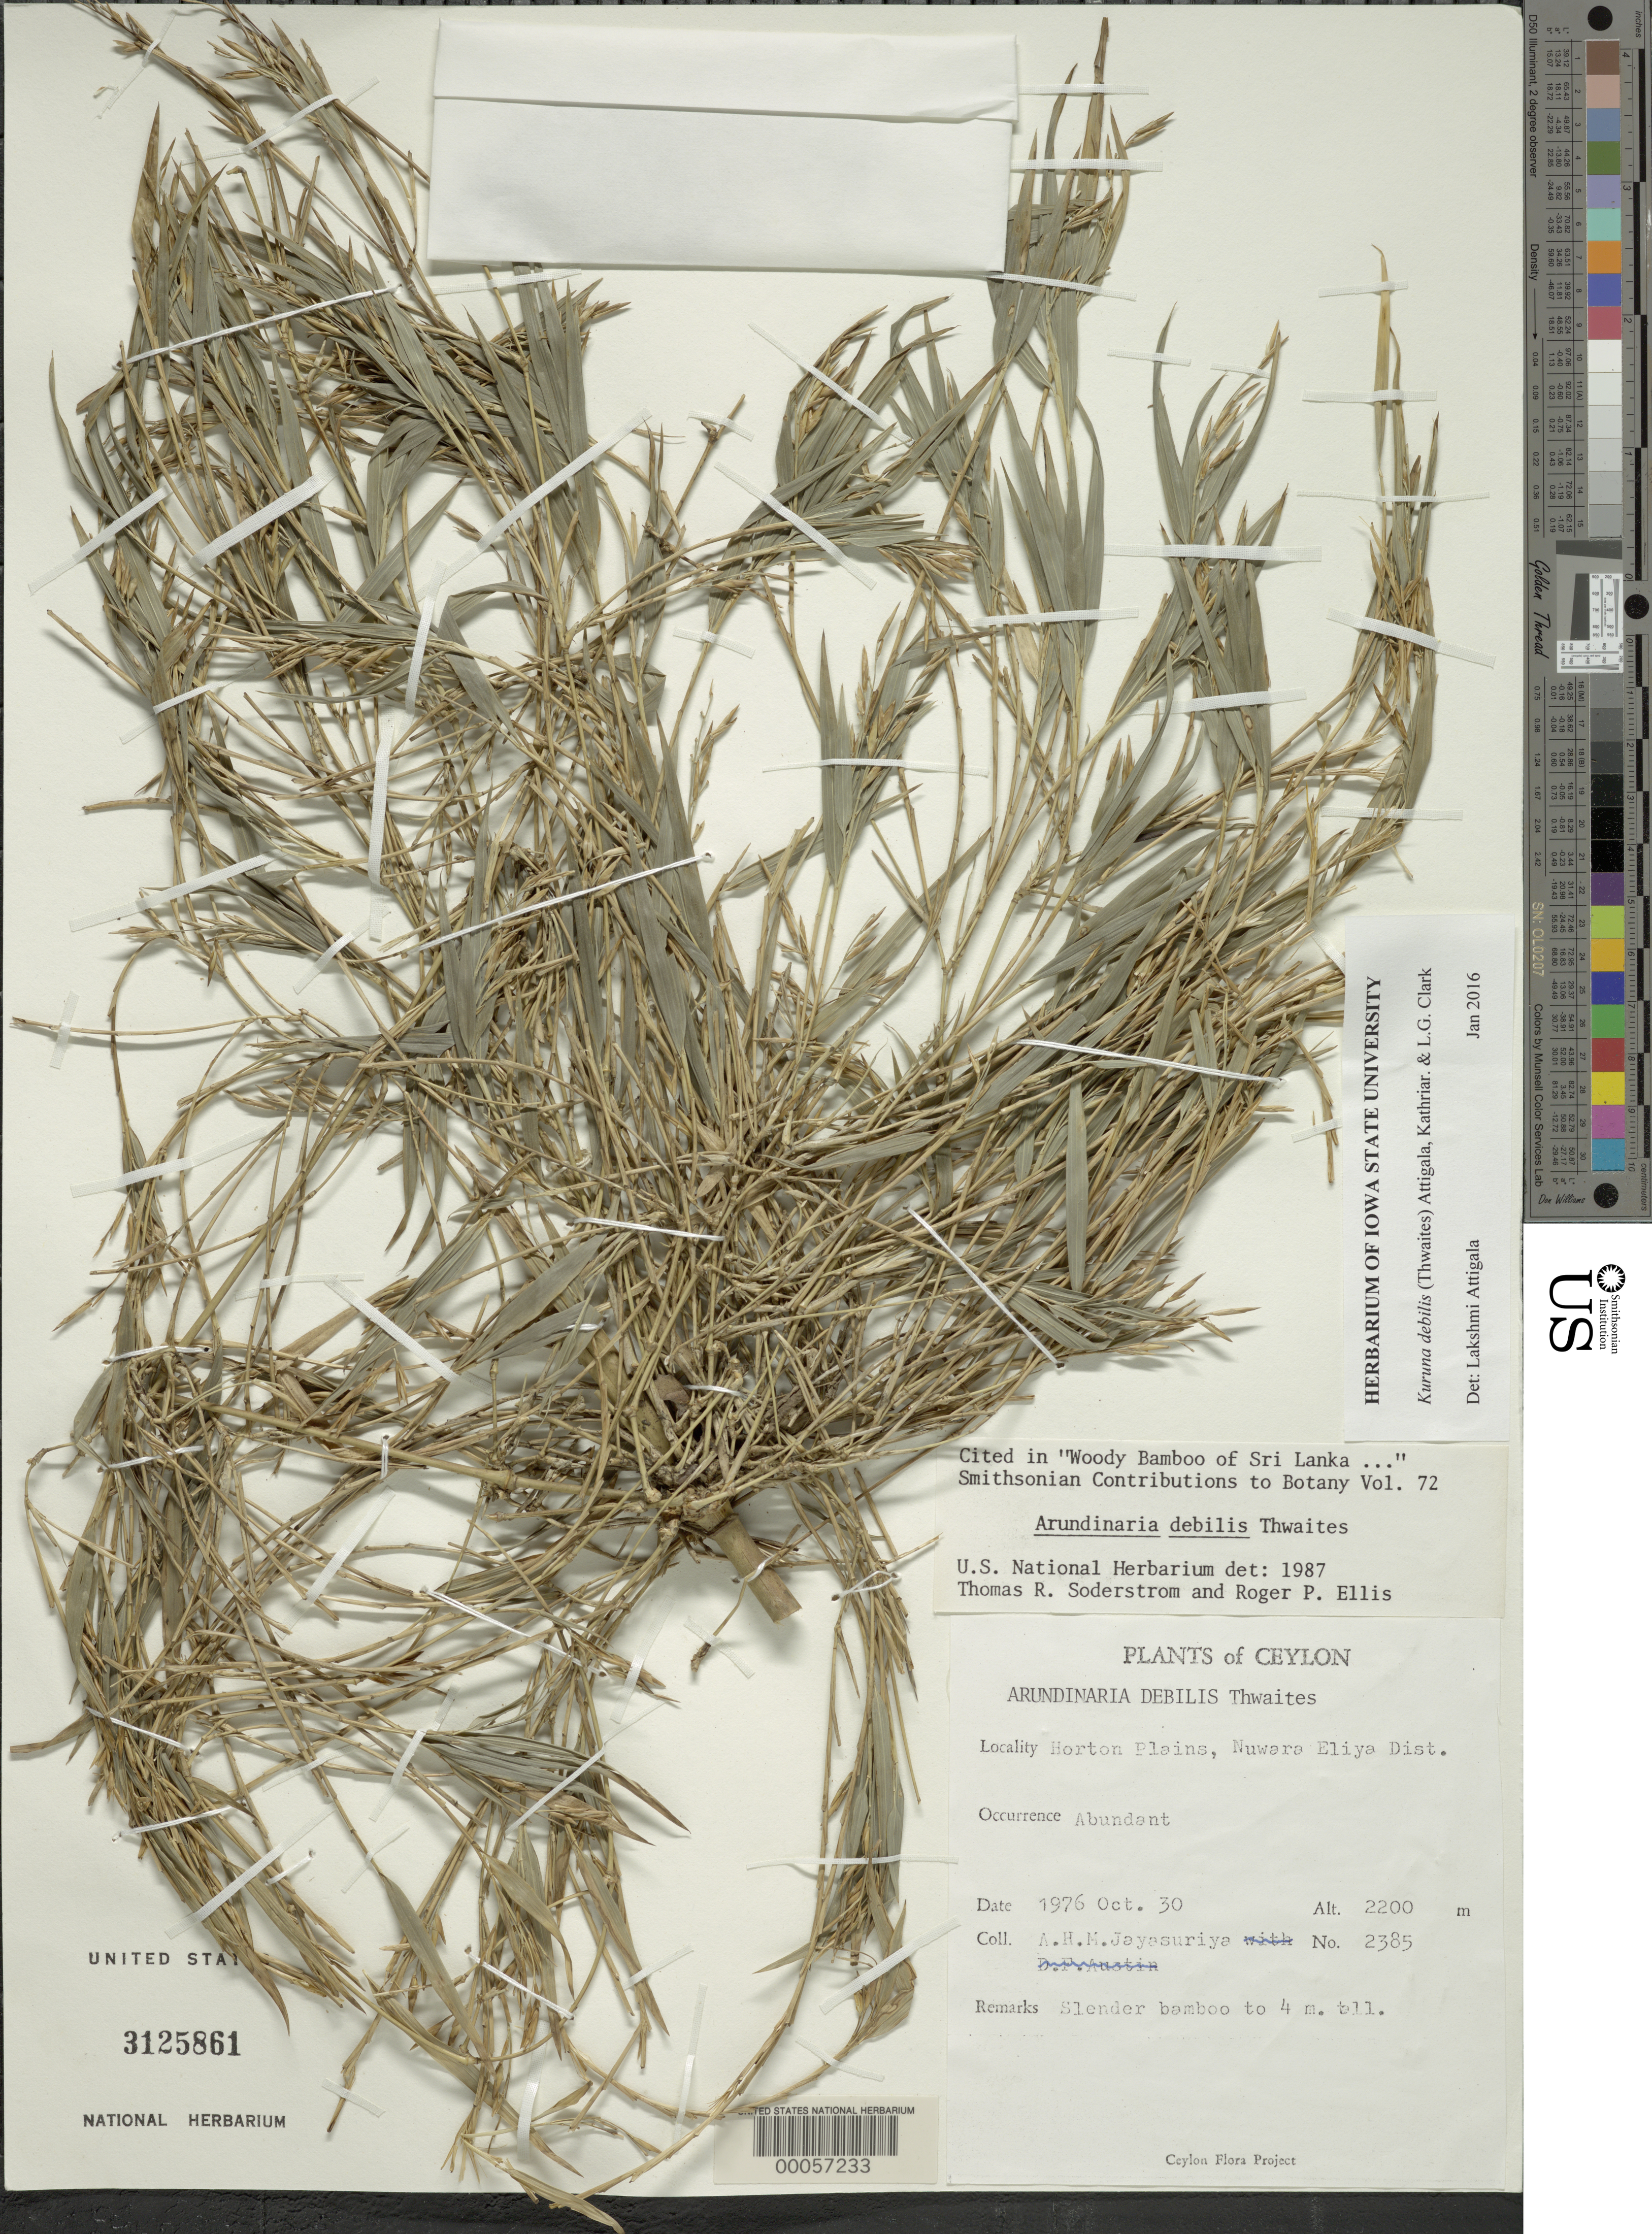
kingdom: Plantae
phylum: Tracheophyta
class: Liliopsida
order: Poales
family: Poaceae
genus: Kuruna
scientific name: Kuruna debilis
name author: (Thwaites) Attigala et al.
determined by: Attigala, L.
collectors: A. H. Jayasuriya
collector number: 2385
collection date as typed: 30 Oct 1976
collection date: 1976-10-30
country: Sri Lanka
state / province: Central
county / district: Nuwara Eliya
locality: Horton plains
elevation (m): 2200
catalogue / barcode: US 3125861